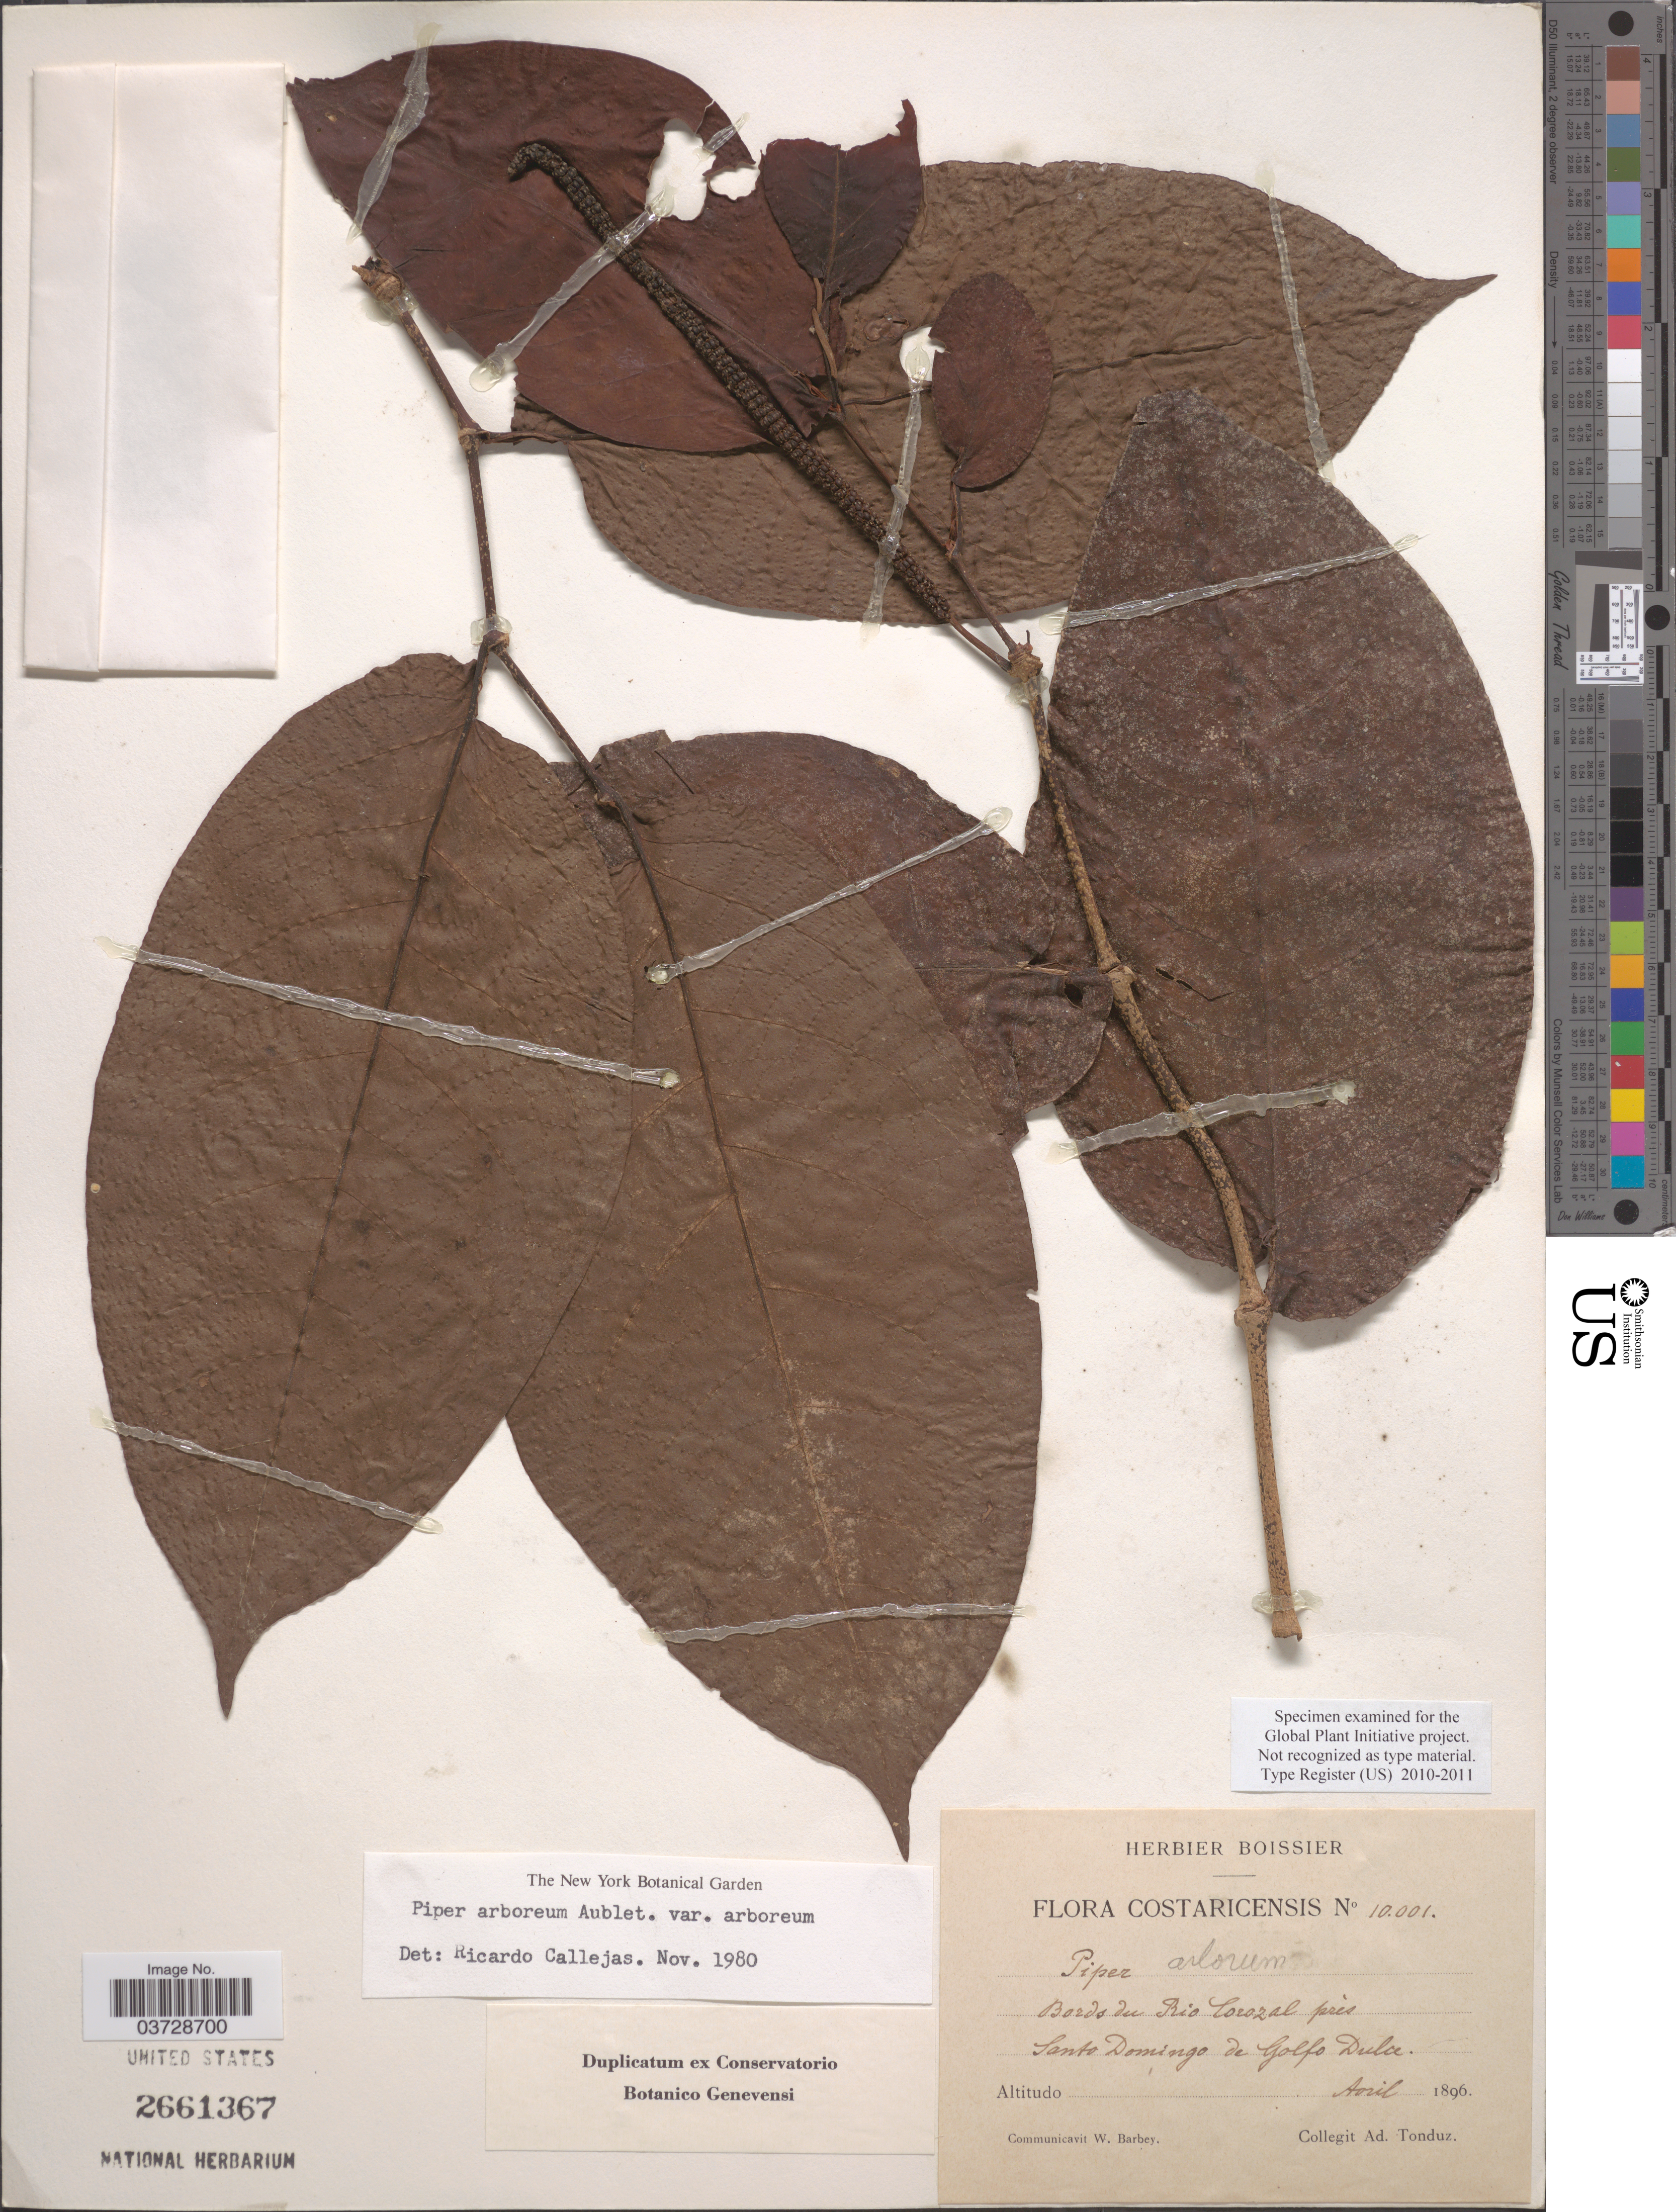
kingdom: Plantae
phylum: Tracheophyta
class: Magnoliopsida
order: Piperales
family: Piperaceae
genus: Piper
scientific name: Piper arboreum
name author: Aubl.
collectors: A. Tonduz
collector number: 10001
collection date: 1896-04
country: Costa Rica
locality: Bords du Rio Corozal près Santo Domingo de Golfo Dulce.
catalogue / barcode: US 2661367